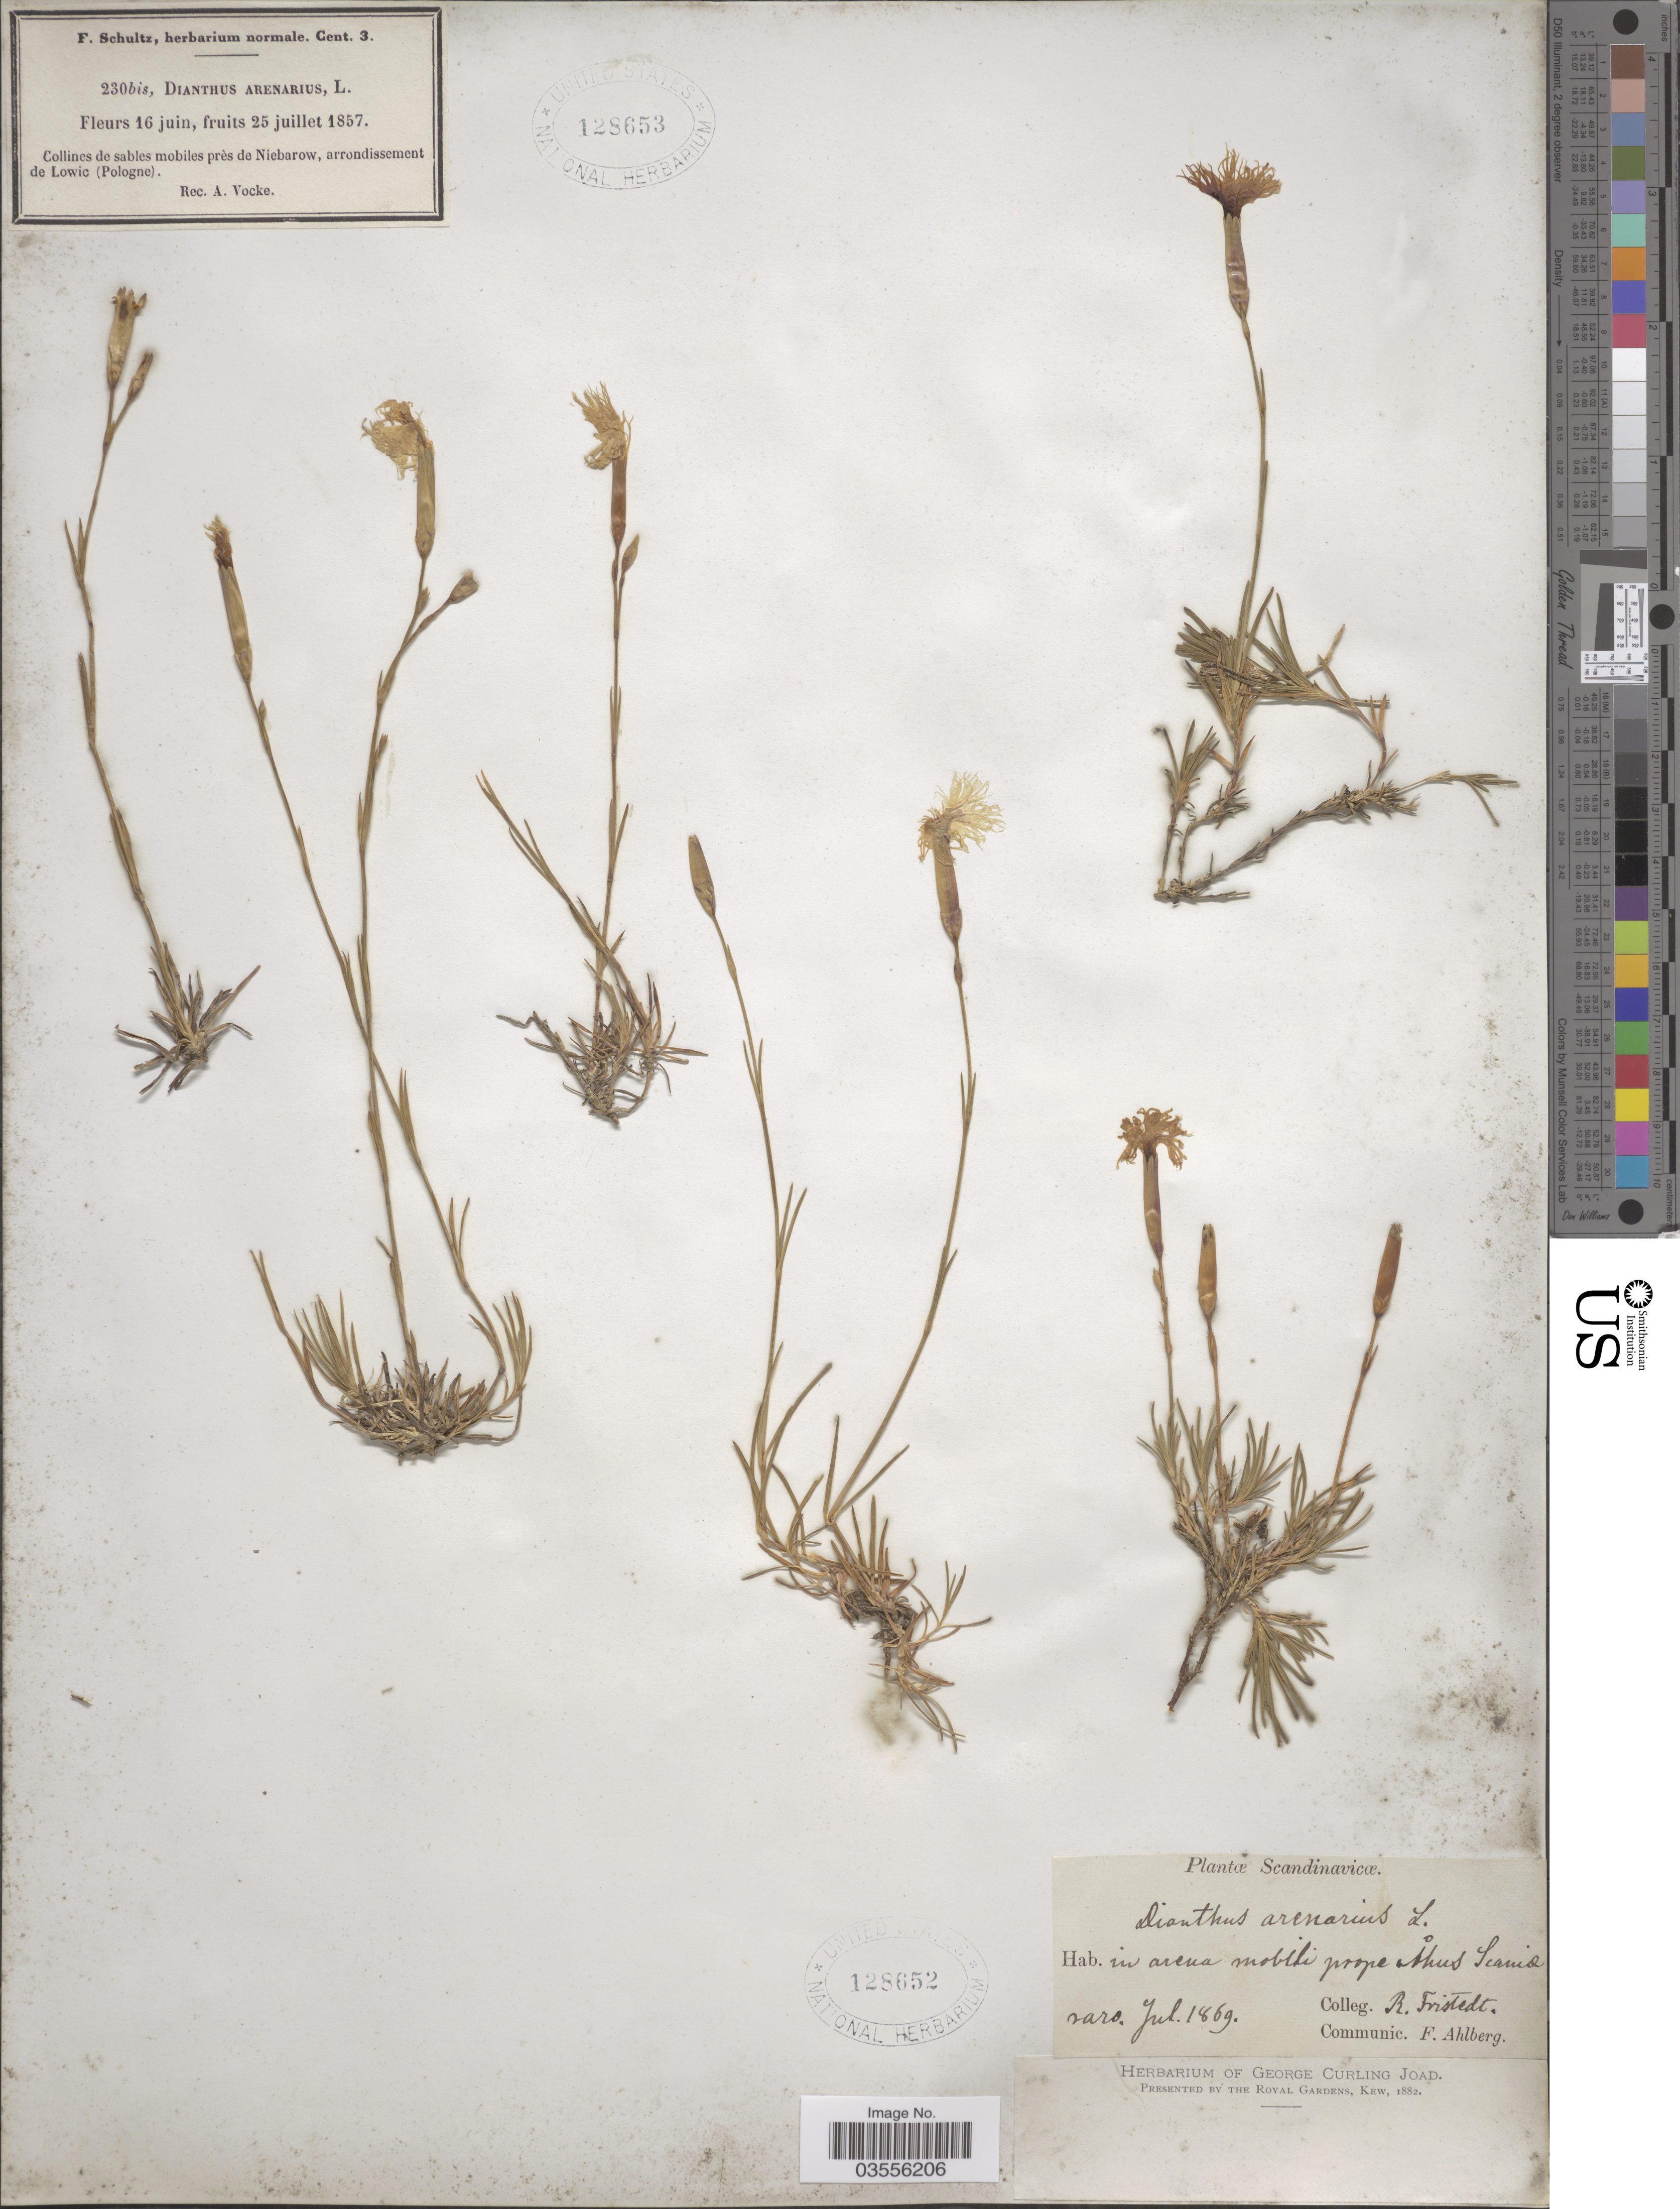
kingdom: Plantae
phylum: Tracheophyta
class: Magnoliopsida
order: Caryophyllales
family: Caryophyllaceae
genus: Dianthus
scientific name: Dianthus arenarius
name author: L.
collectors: R. Fristedt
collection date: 1869-07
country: Sweden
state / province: Skåne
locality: Scandinavicæ. Prope Århus Scaniæ.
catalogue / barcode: US 128652